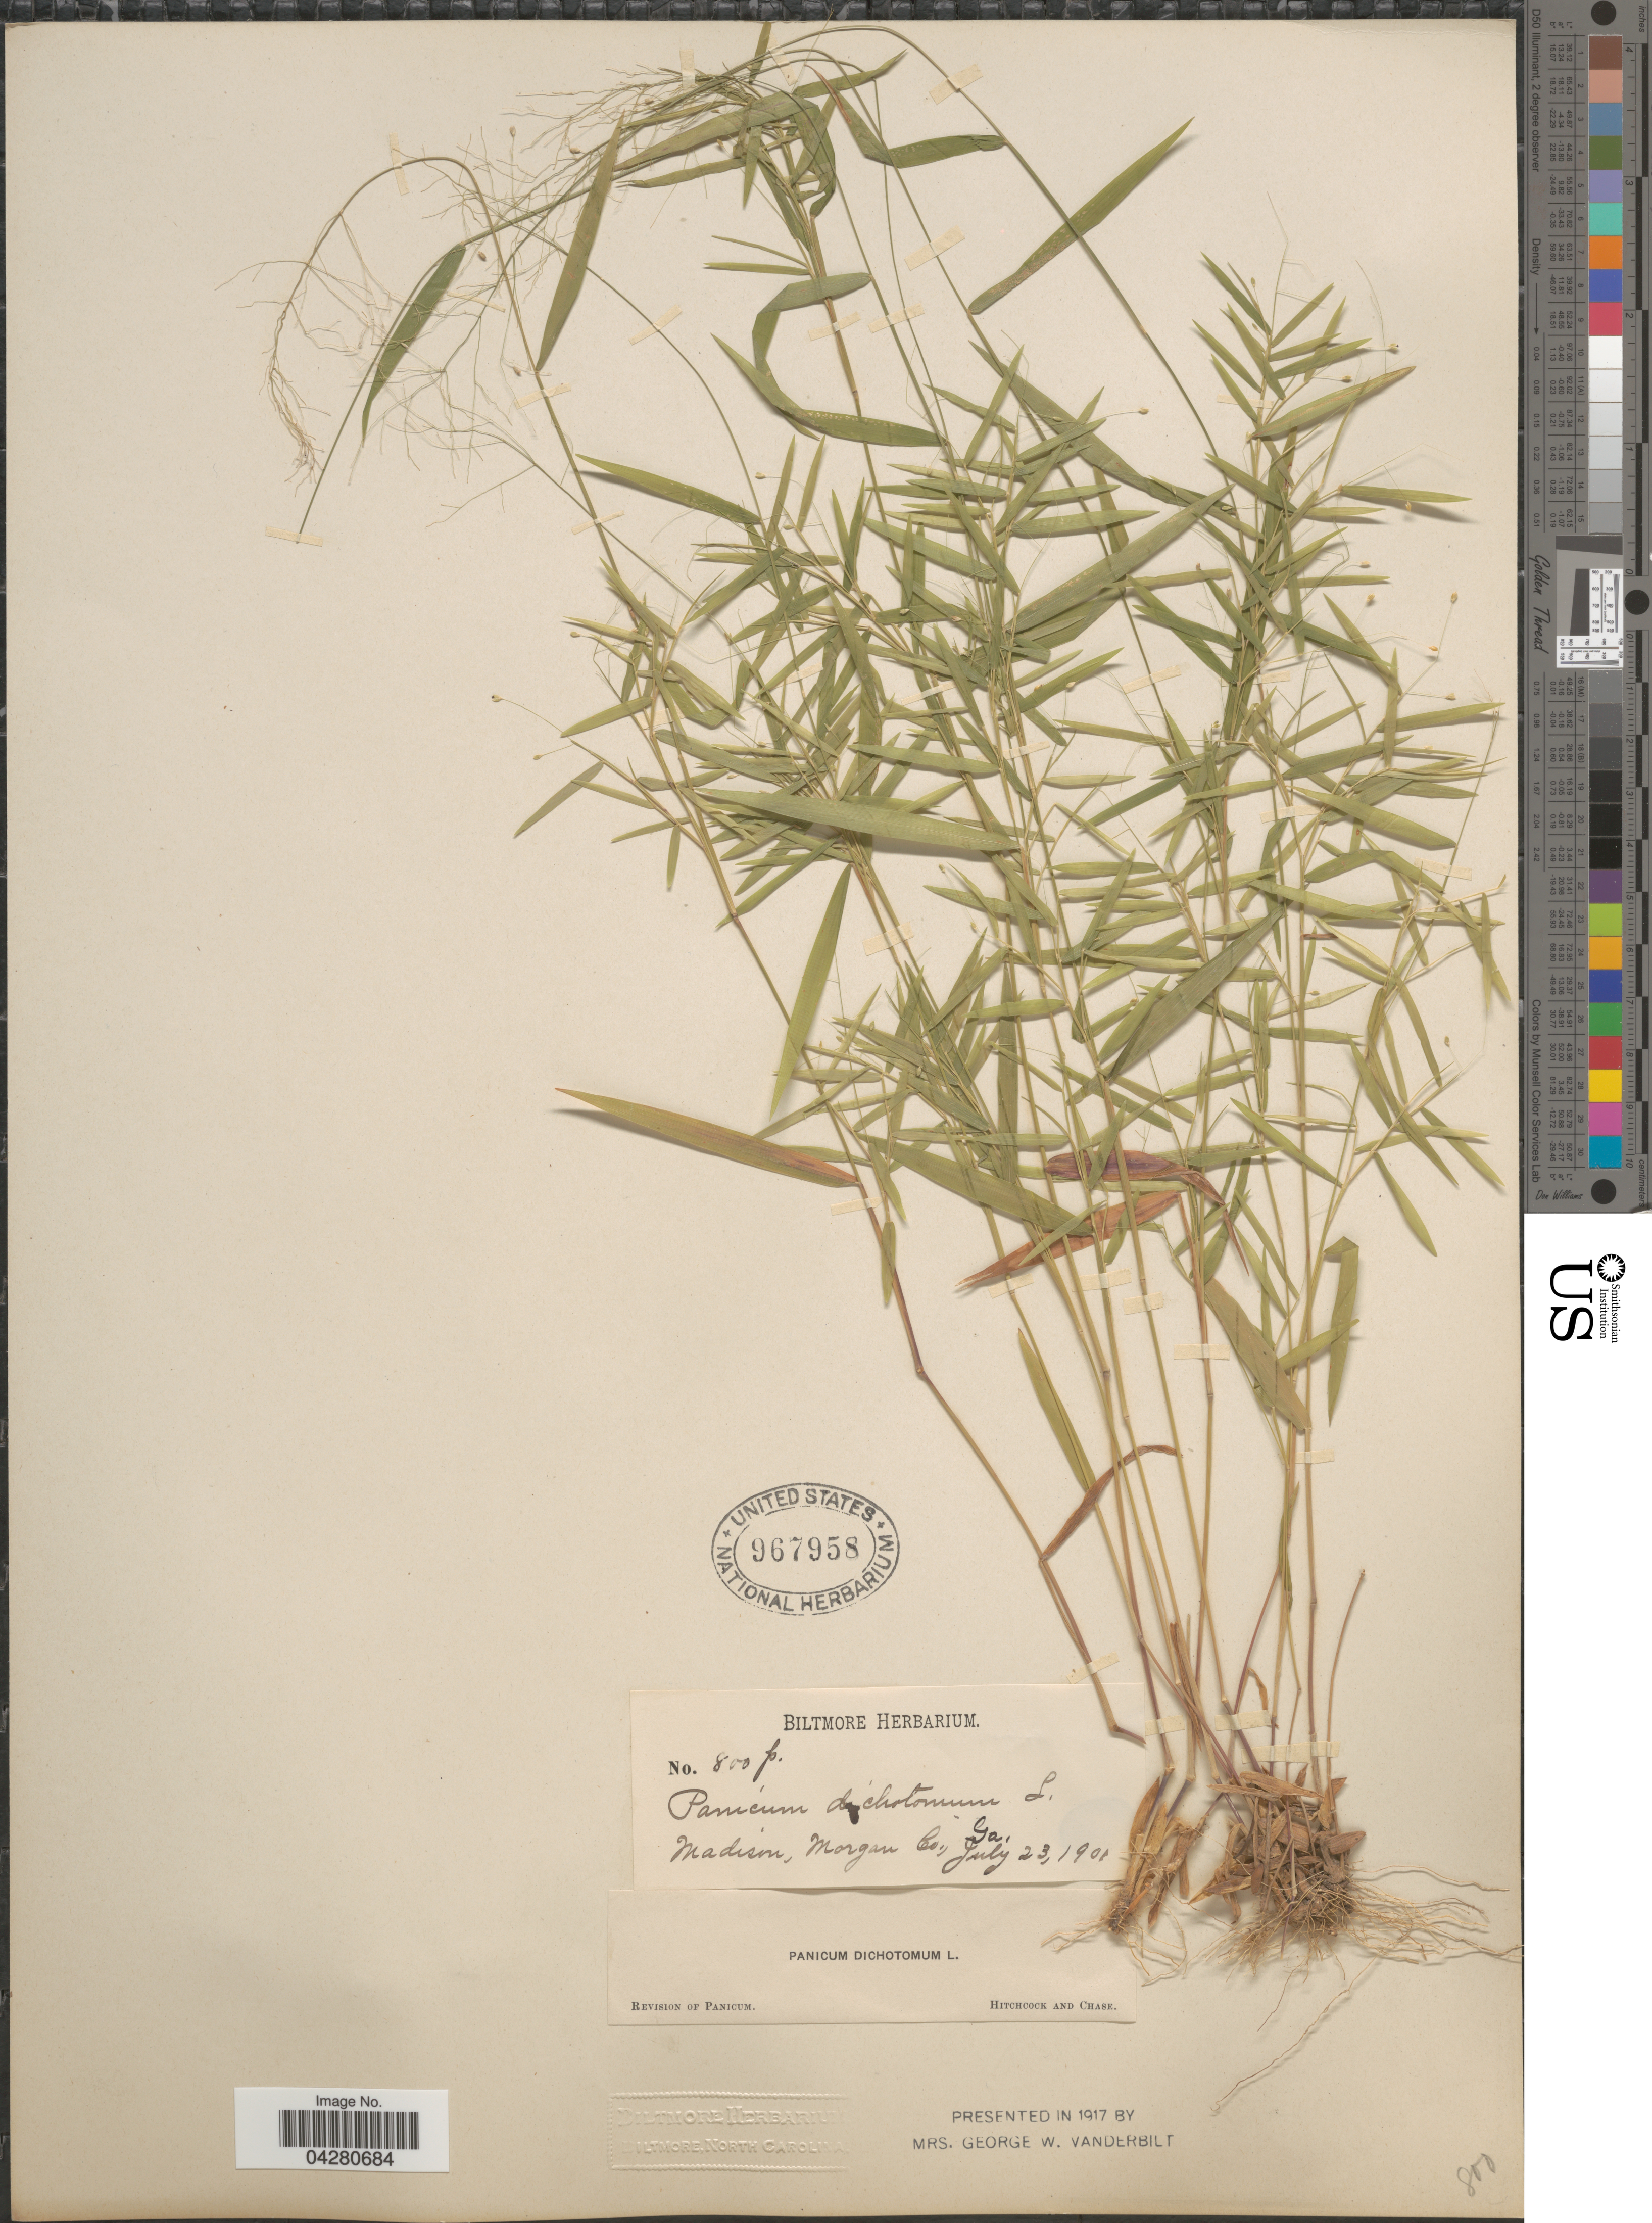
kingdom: Plantae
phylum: Tracheophyta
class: Liliopsida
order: Poales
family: Poaceae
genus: Dichanthelium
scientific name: Dichanthelium dichotomum var. dichotomum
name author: (L.) Gould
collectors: ex herb. Biltmore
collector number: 800p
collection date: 1901-07-23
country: United States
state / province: Georgia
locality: Madison, Morgan Co.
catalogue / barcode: US 967958